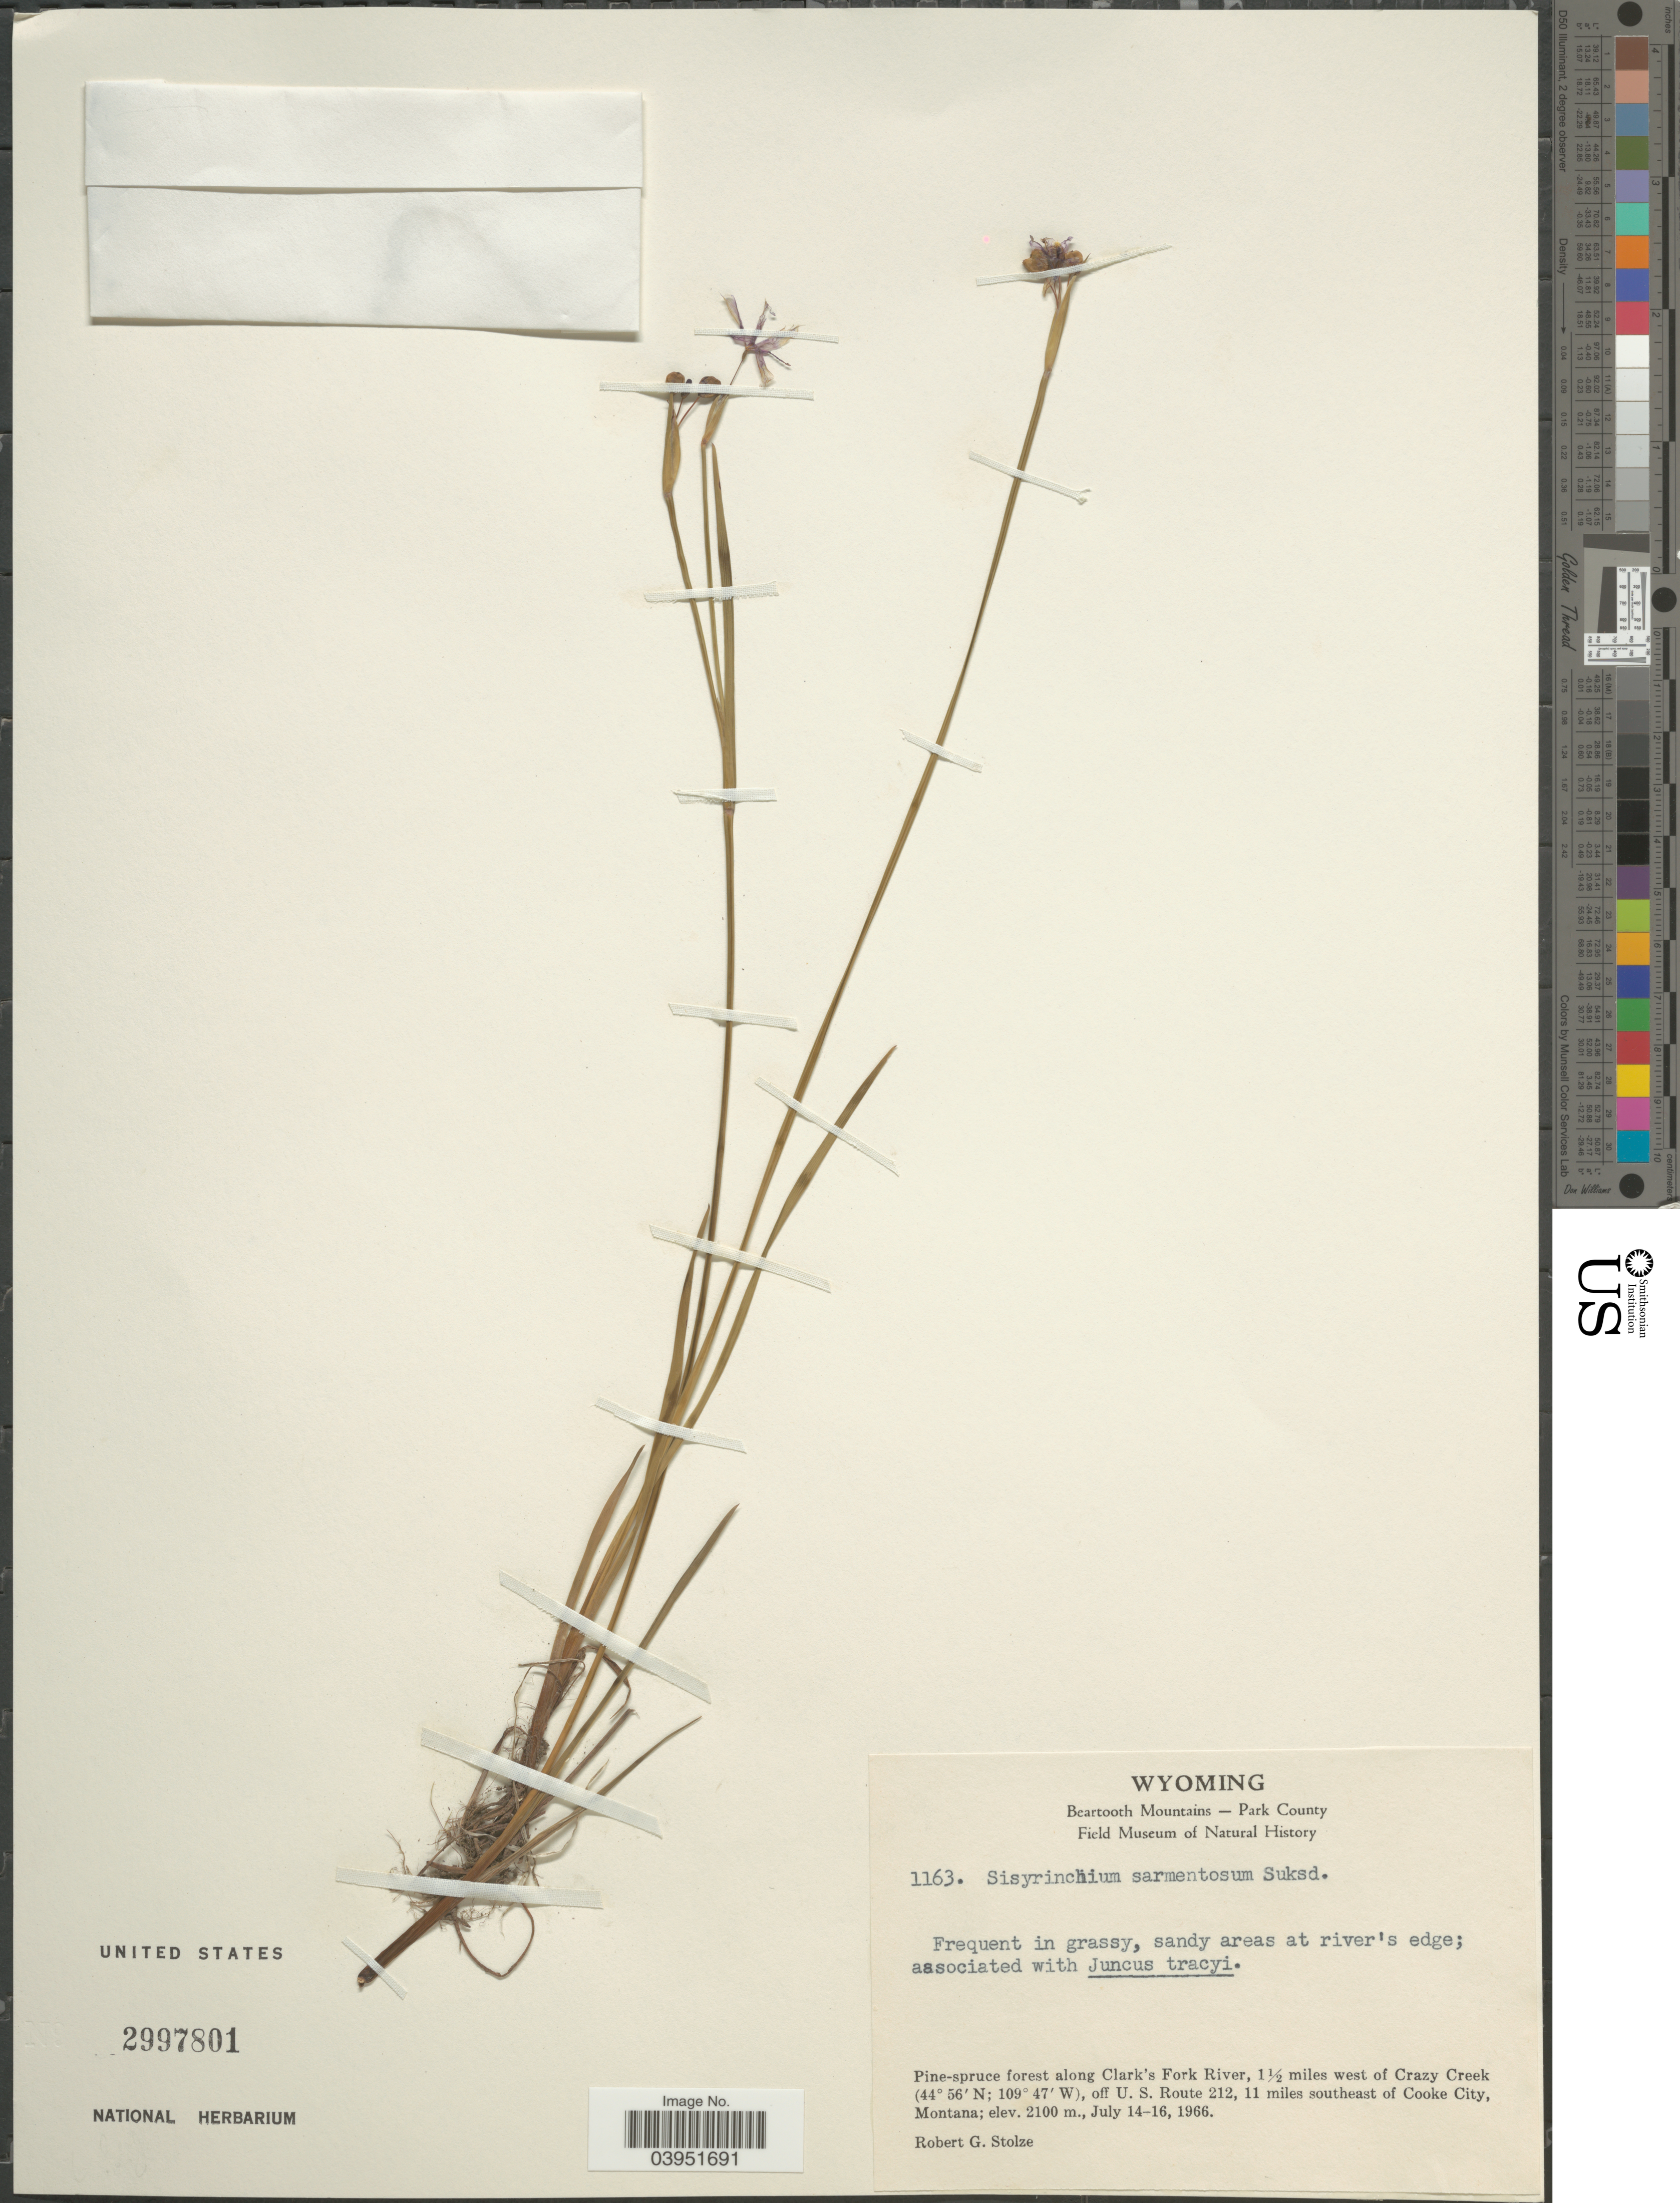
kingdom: Plantae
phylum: Tracheophyta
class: Liliopsida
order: Asparagales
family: Iridaceae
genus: Sisyrinchium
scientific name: Sisyrinchium sarmentosum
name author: Suksd. ex Greene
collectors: R. G. Stolze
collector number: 1163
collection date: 1966-07-14/1966-07-16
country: United States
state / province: Wyoming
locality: Beartooth Mountains - Park County. Along Clark's Fork River, 1½ miles west of Crazy Creek, off U.S. Route 212, 11 miles southeast of Cooke City, Montana.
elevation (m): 2100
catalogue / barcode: US 2997801